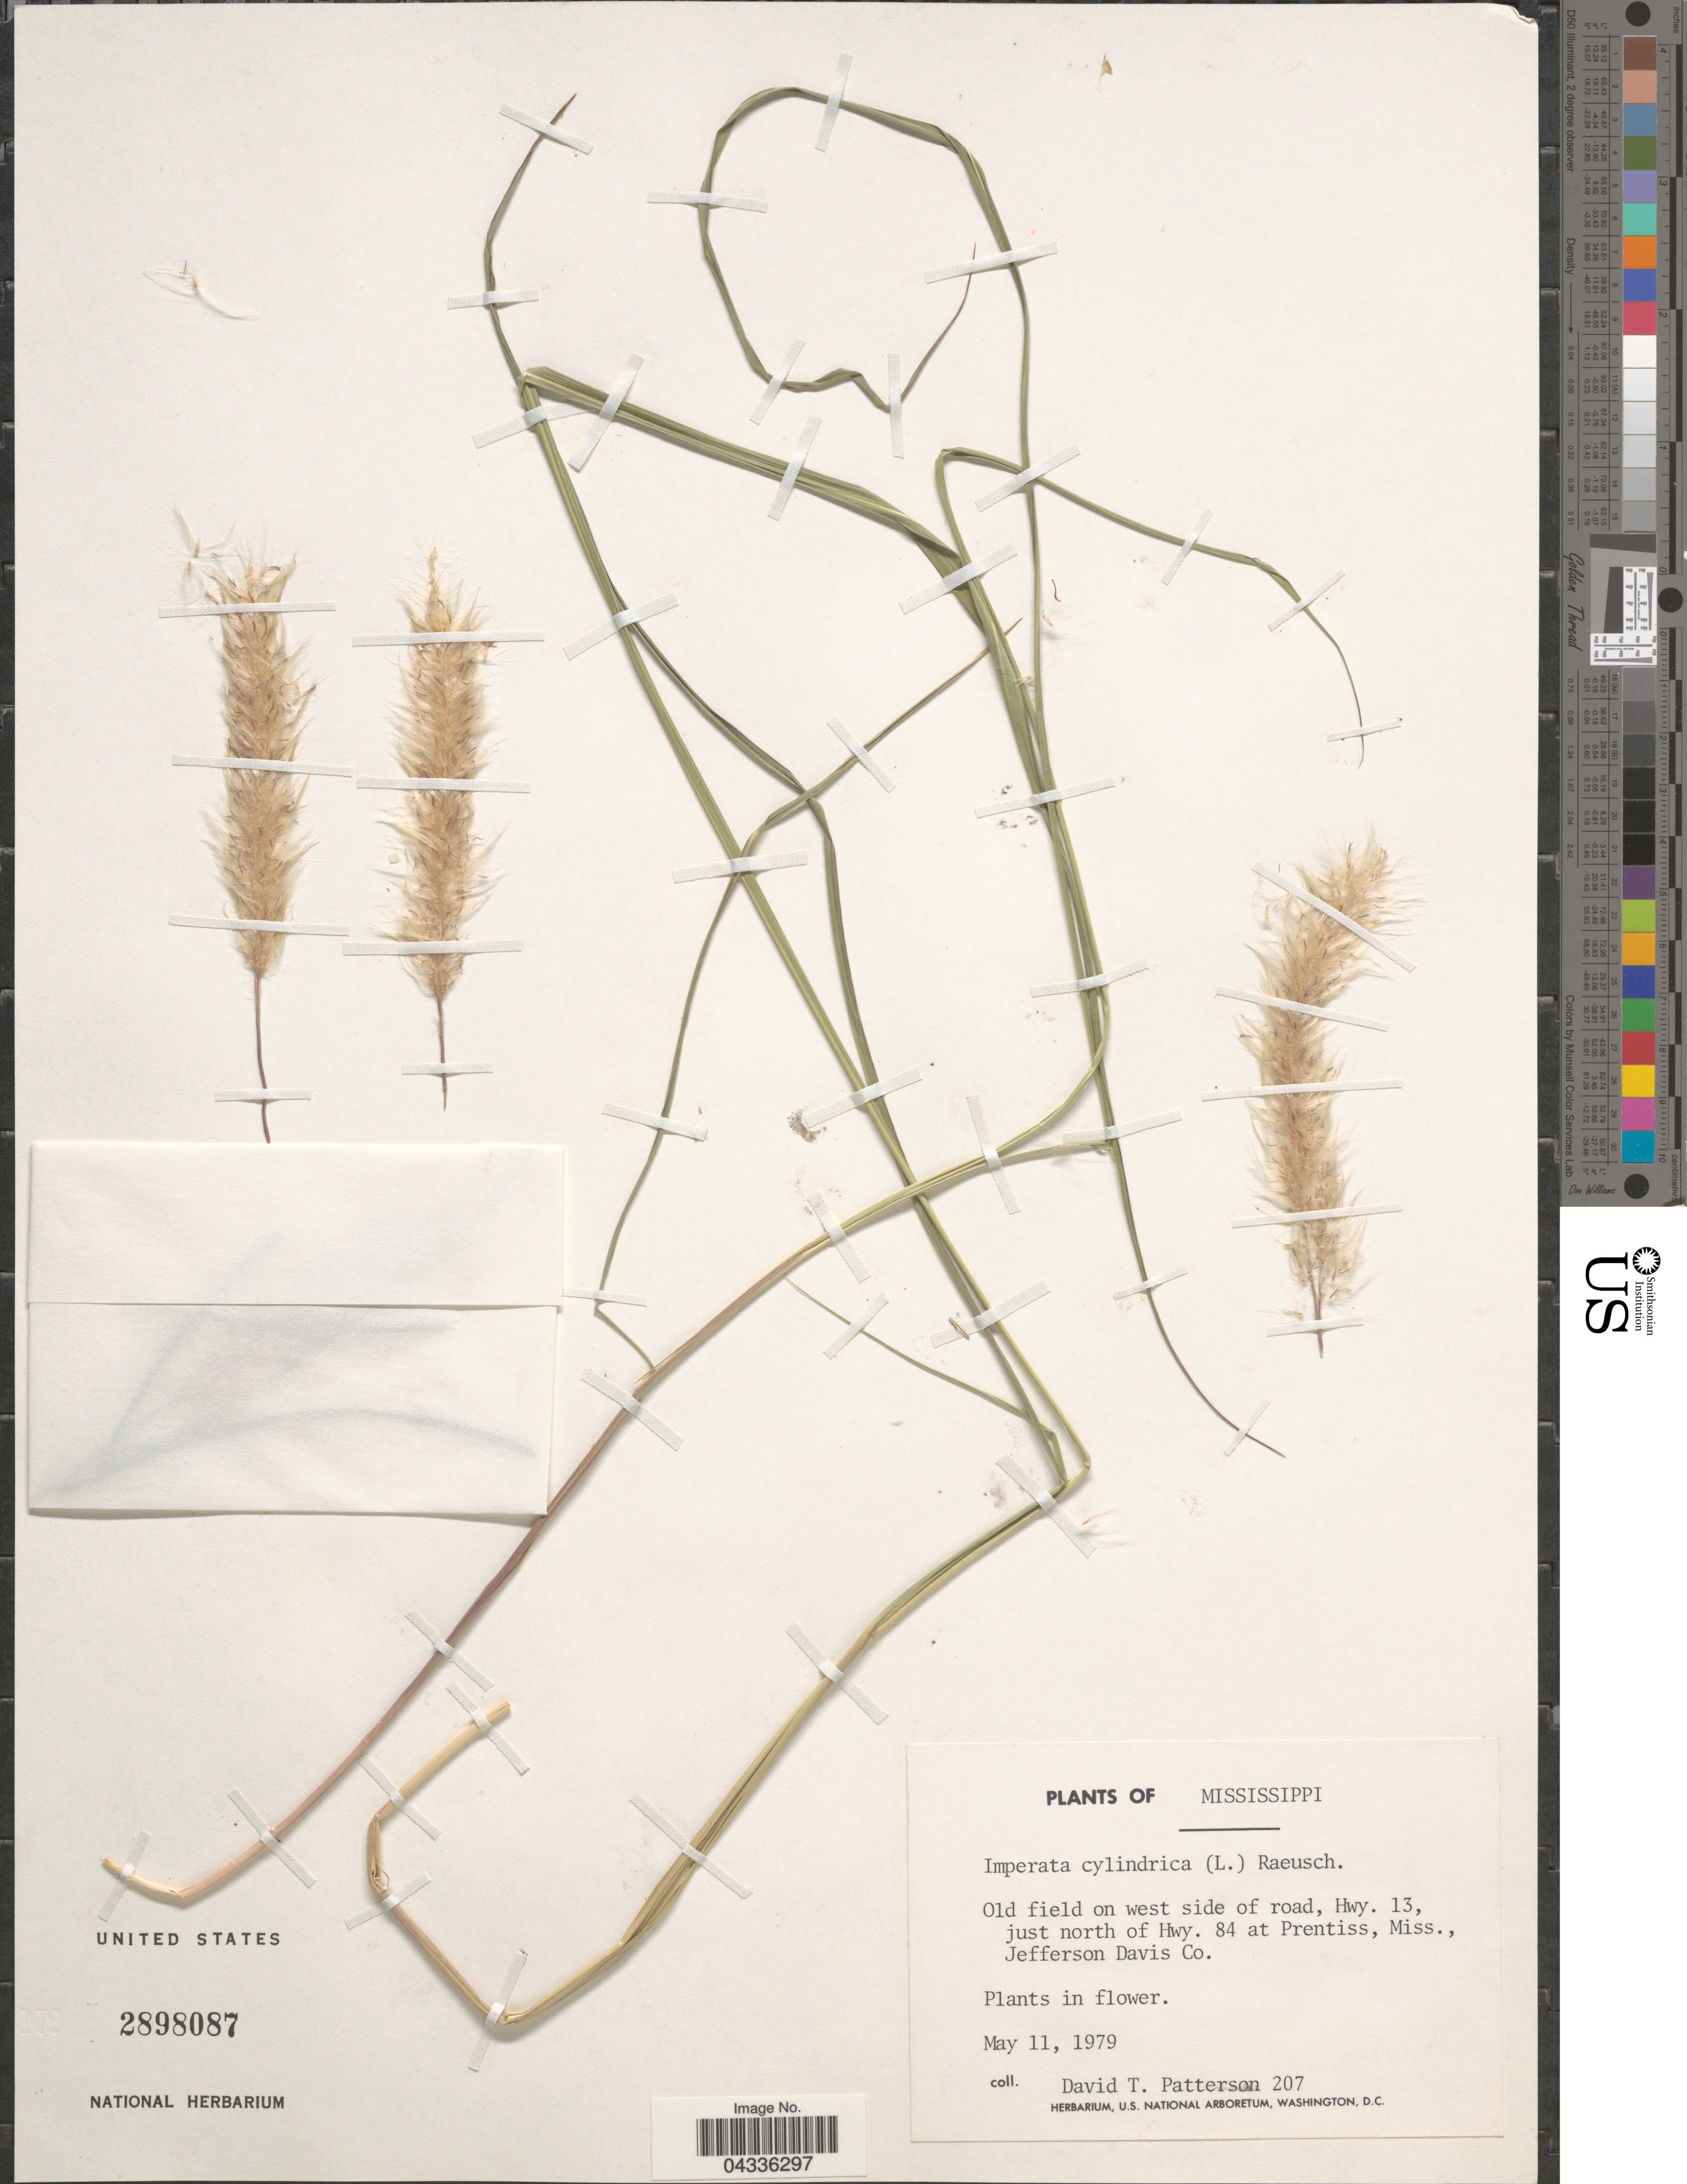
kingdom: Plantae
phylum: Tracheophyta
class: Liliopsida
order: Poales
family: Poaceae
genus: Imperata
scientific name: Imperata cylindrica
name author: (L.) P. Beauv.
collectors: D. Patterson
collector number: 207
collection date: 1979-05-11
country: United States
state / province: Mississippi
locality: Old field on west side of road, Hwy. 13, just north of Hwy. 84 at Prentiss, Jefferson Davis Co.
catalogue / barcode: US 2898087